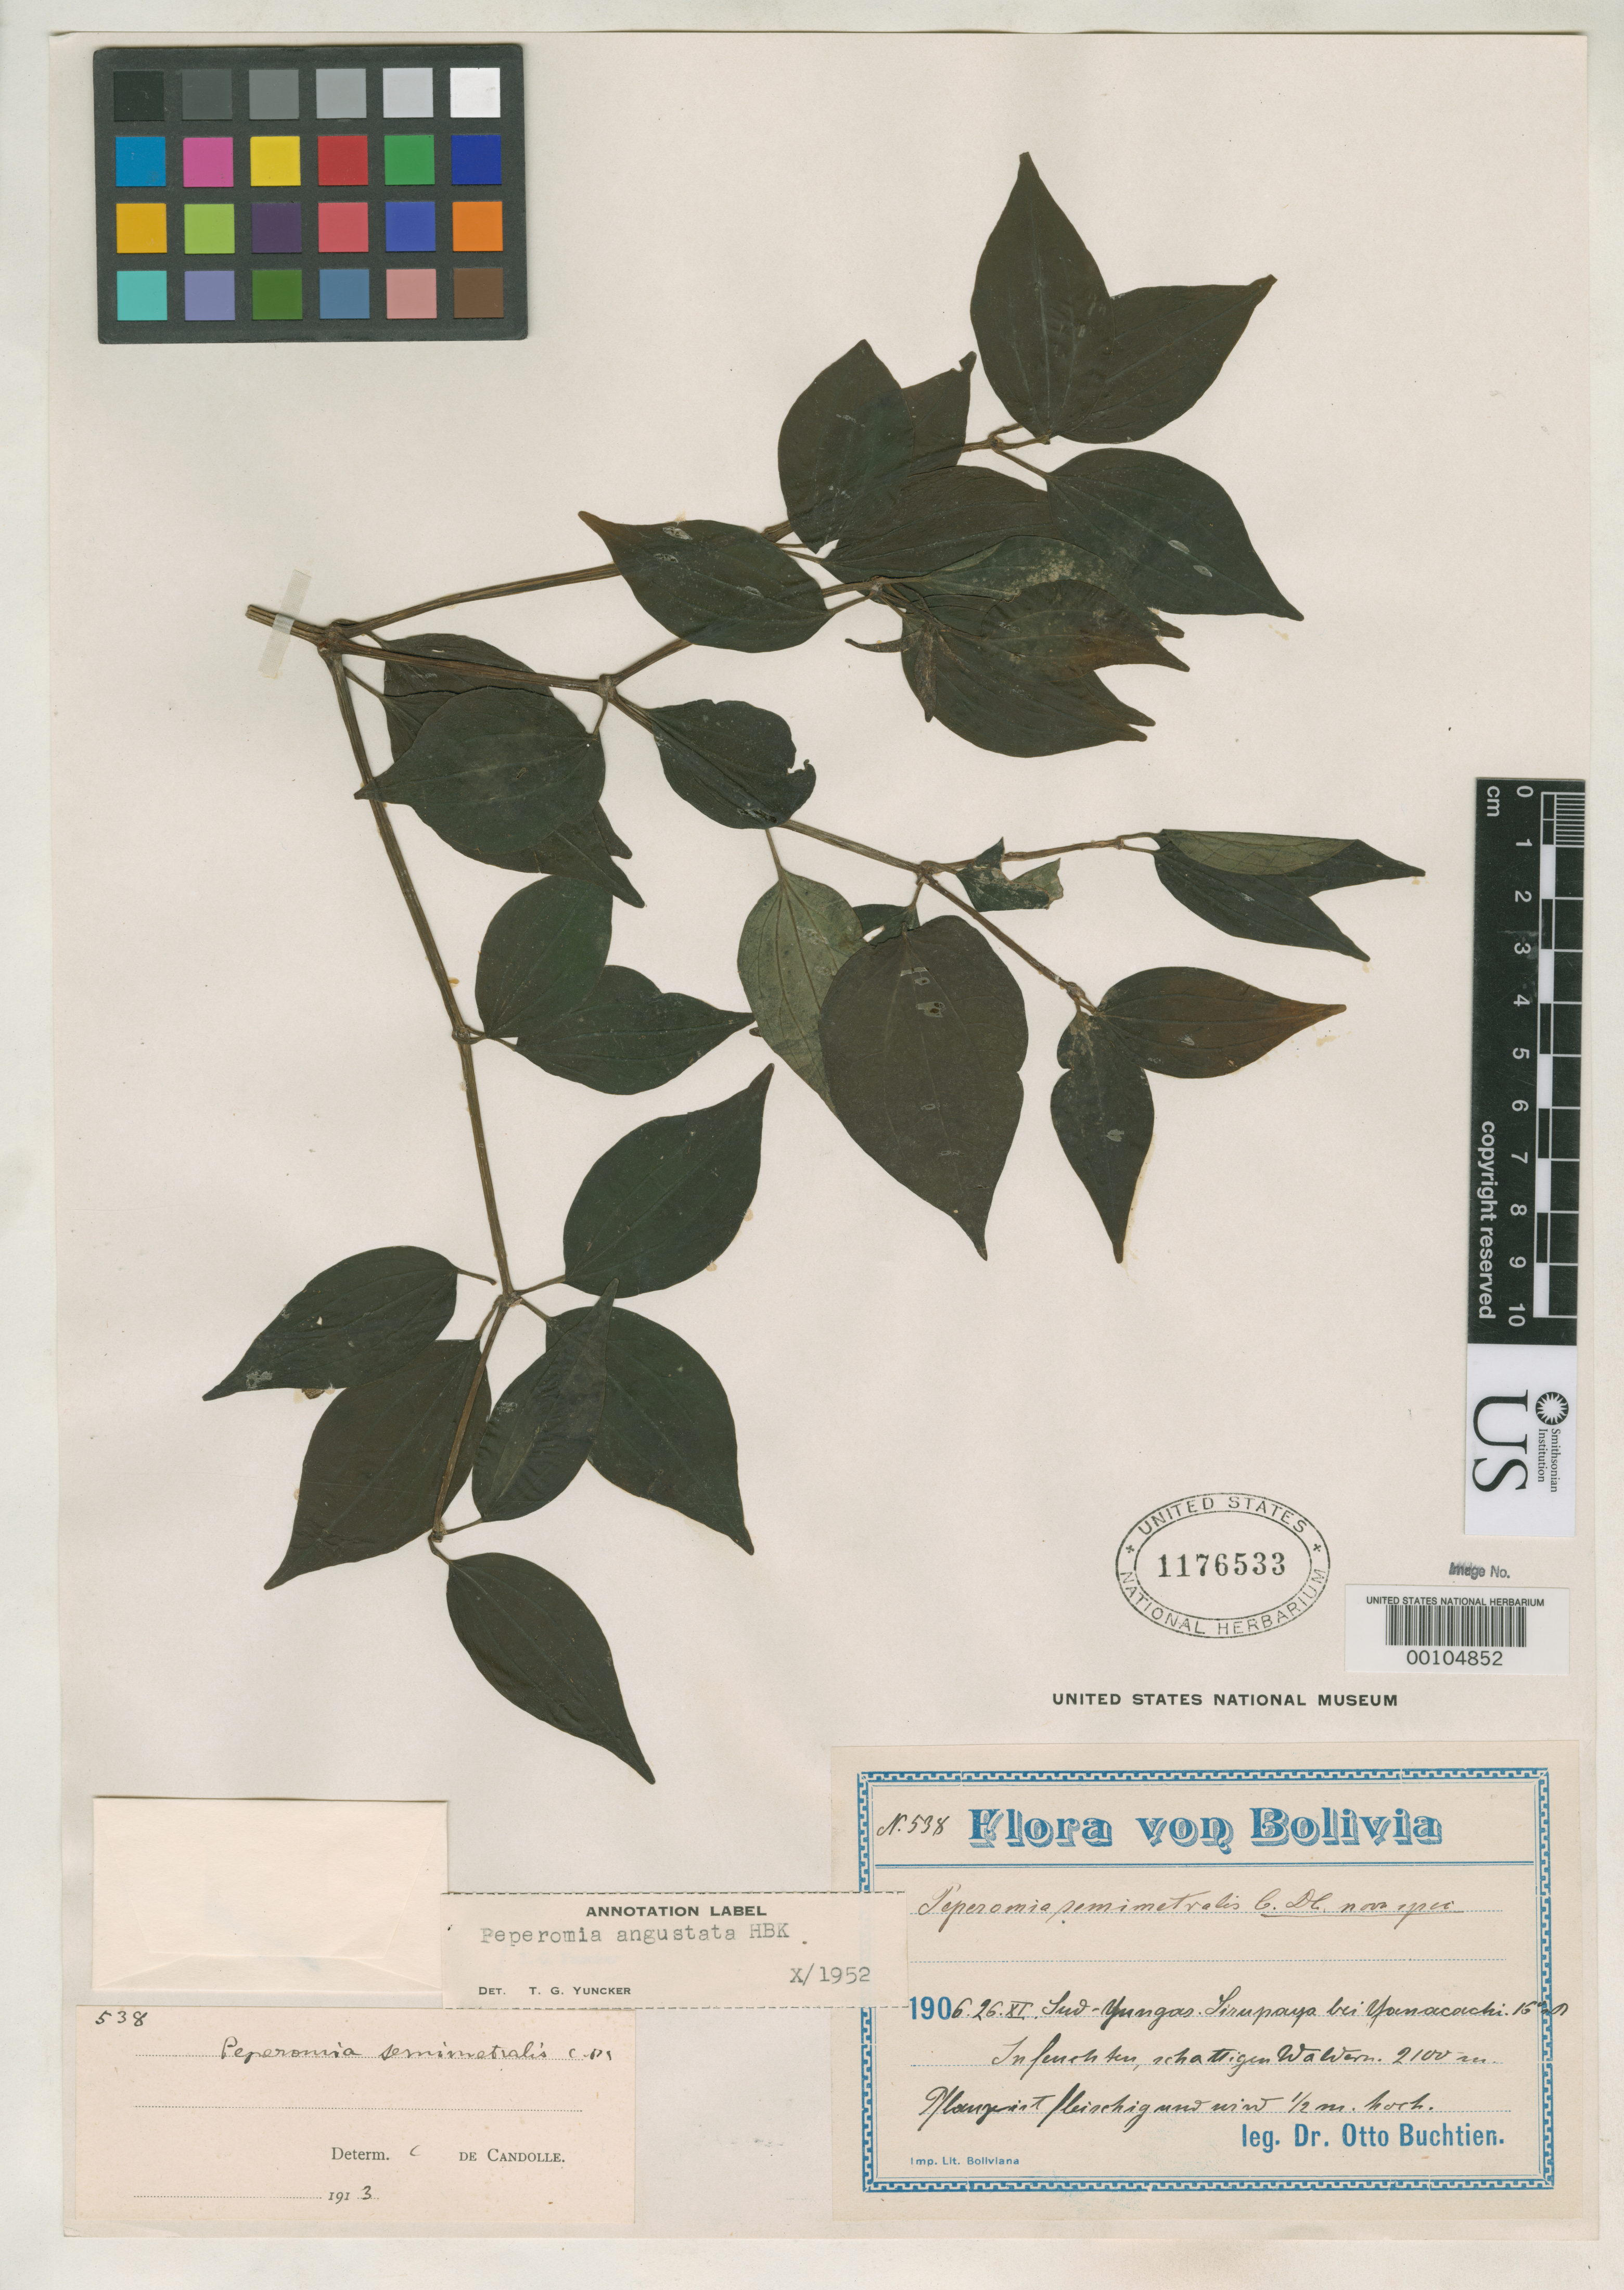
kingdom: Plantae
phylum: Tracheophyta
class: Magnoliopsida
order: Piperales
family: Piperaceae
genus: Peperomia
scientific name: Peperomia semimetralis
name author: C. DC.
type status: Isotype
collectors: O. Buchtien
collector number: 538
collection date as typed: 26 Nov 1906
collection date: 1906-11-26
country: Bolivia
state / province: La Paz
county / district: Sud Yungas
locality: Sirupoya near Yanacachi.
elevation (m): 2100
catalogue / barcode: US 1176533